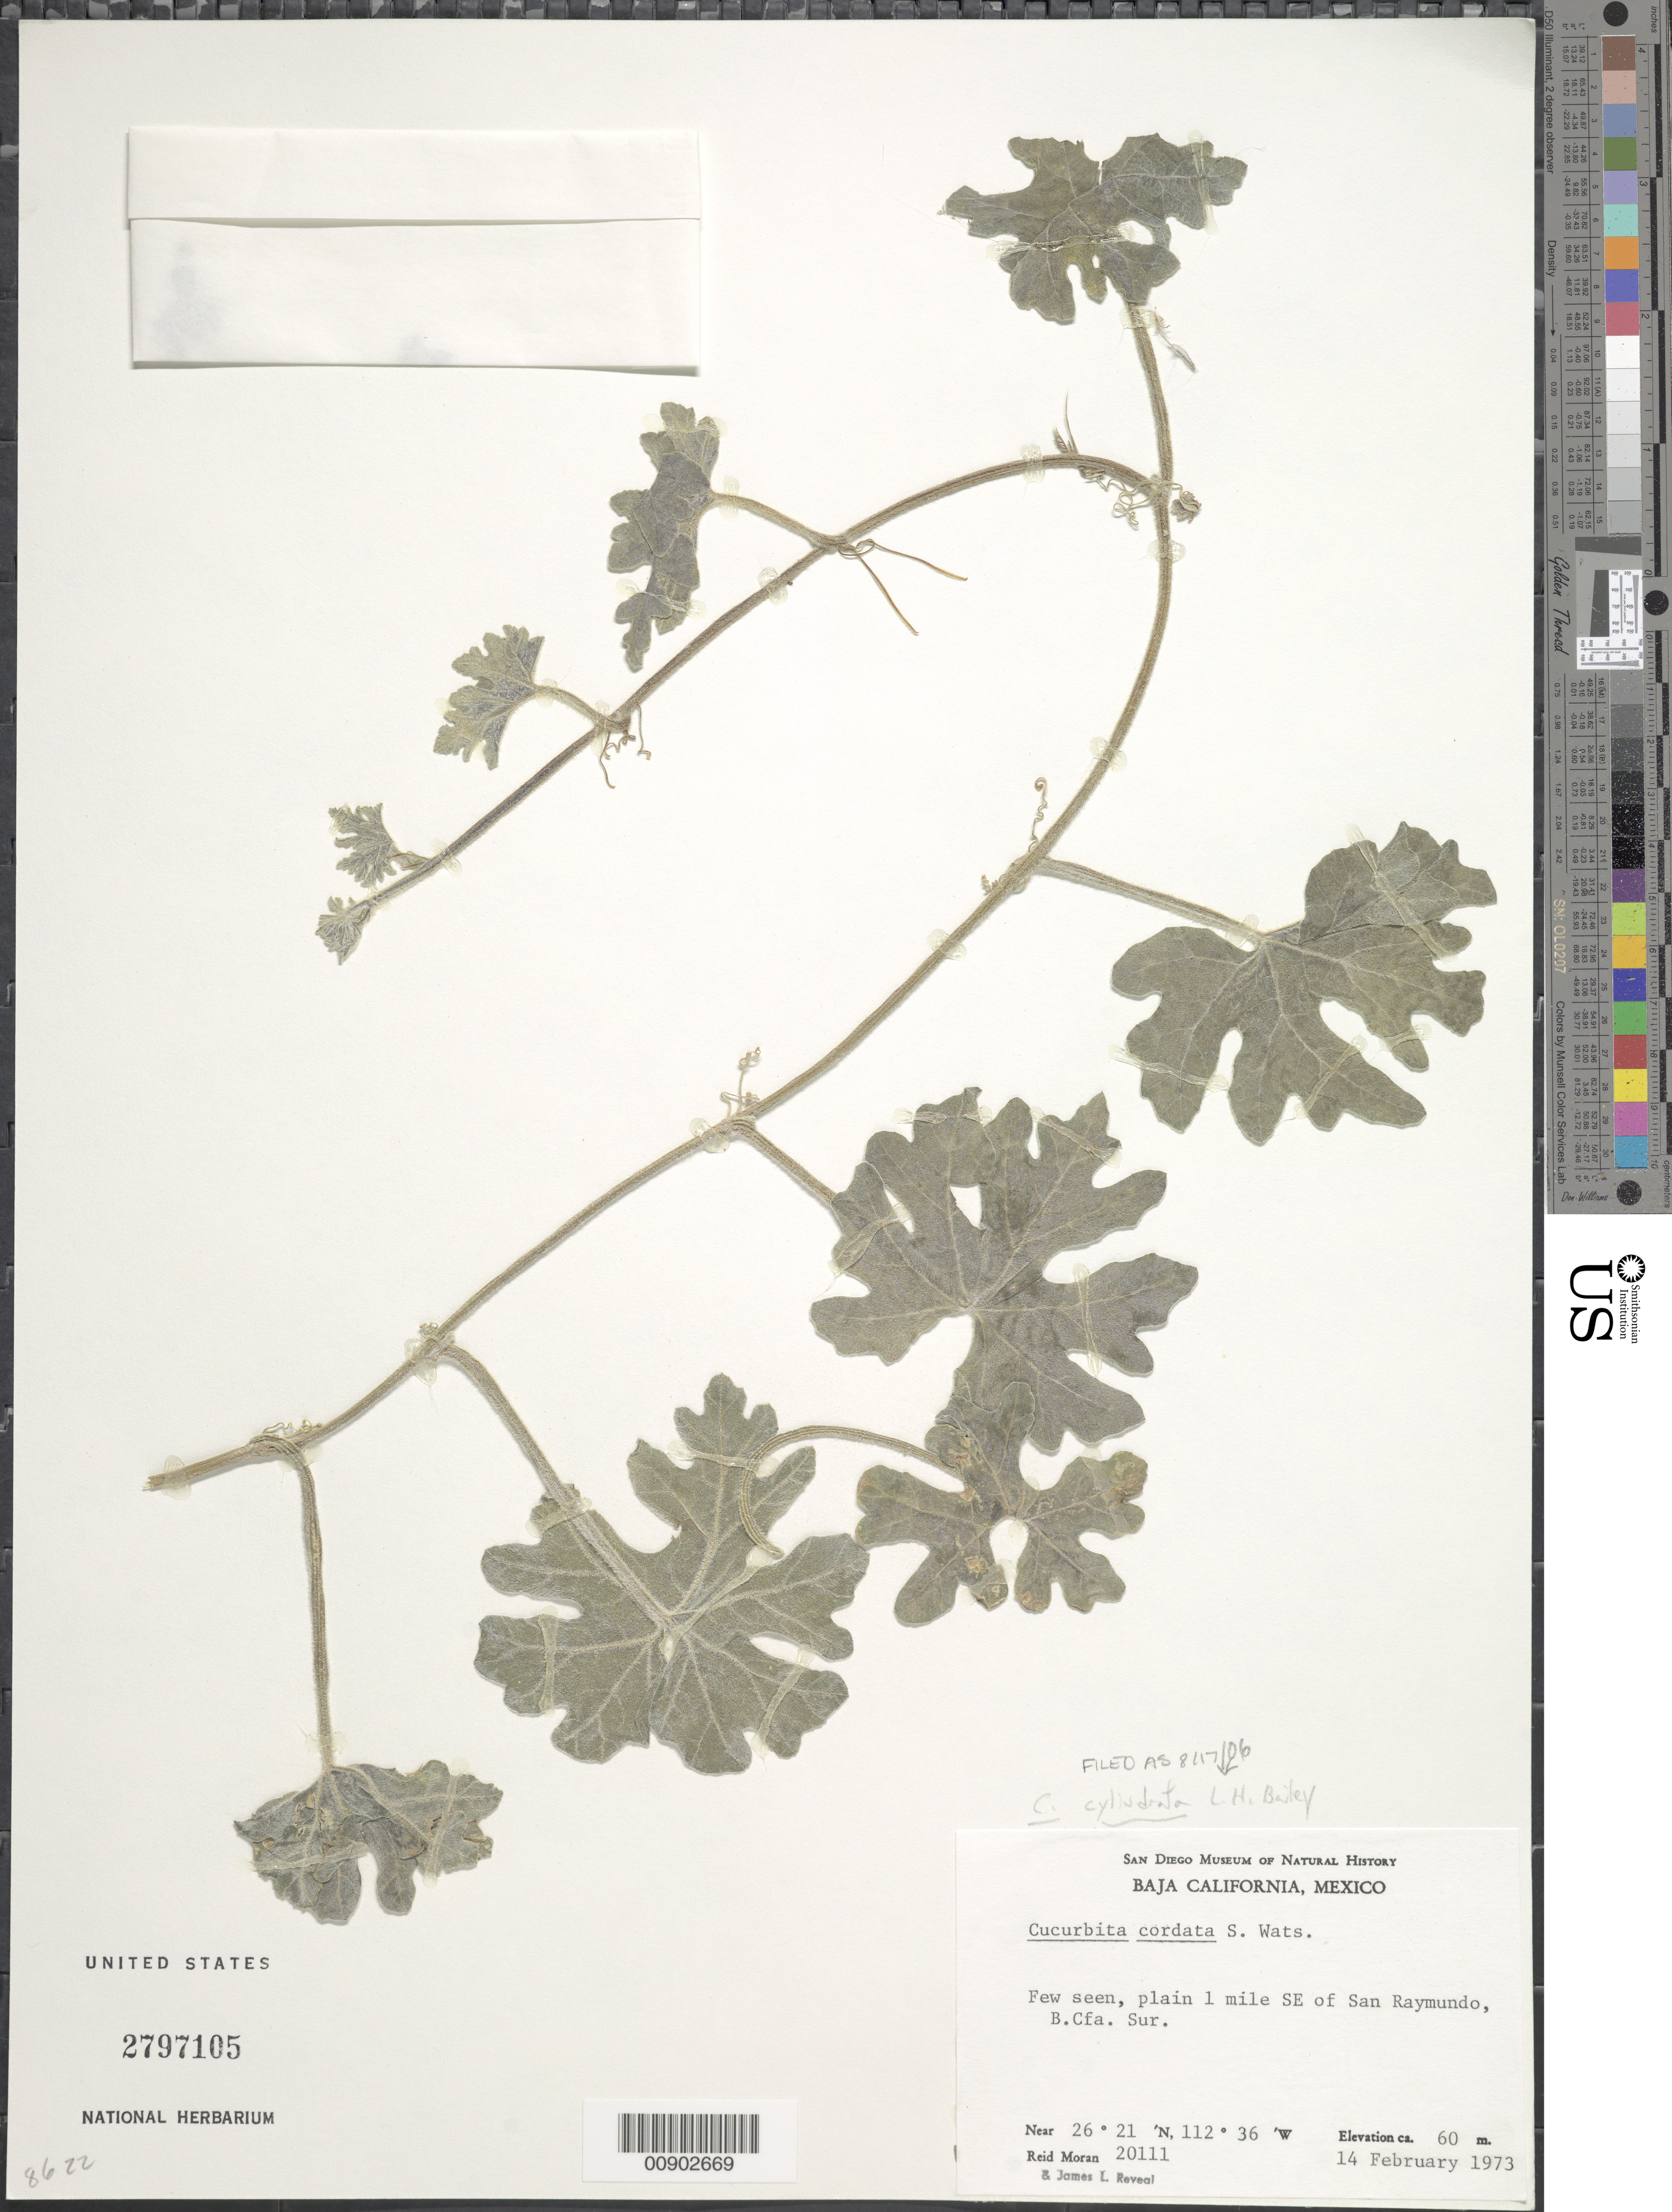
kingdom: Plantae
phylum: Tracheophyta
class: Magnoliopsida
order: Cucurbitales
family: Cucurbitaceae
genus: Cucurbita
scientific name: Cucurbita cylindrata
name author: L.H. Bailey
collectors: R. V. Moran & J. L. Reveal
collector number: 20111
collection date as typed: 14 Feb 1973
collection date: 1973-02-14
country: Mexico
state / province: Baja California Sur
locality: Plain 1 mile SE of San Raymundo, Baja California Sur.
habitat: Plain.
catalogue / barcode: US 2797105